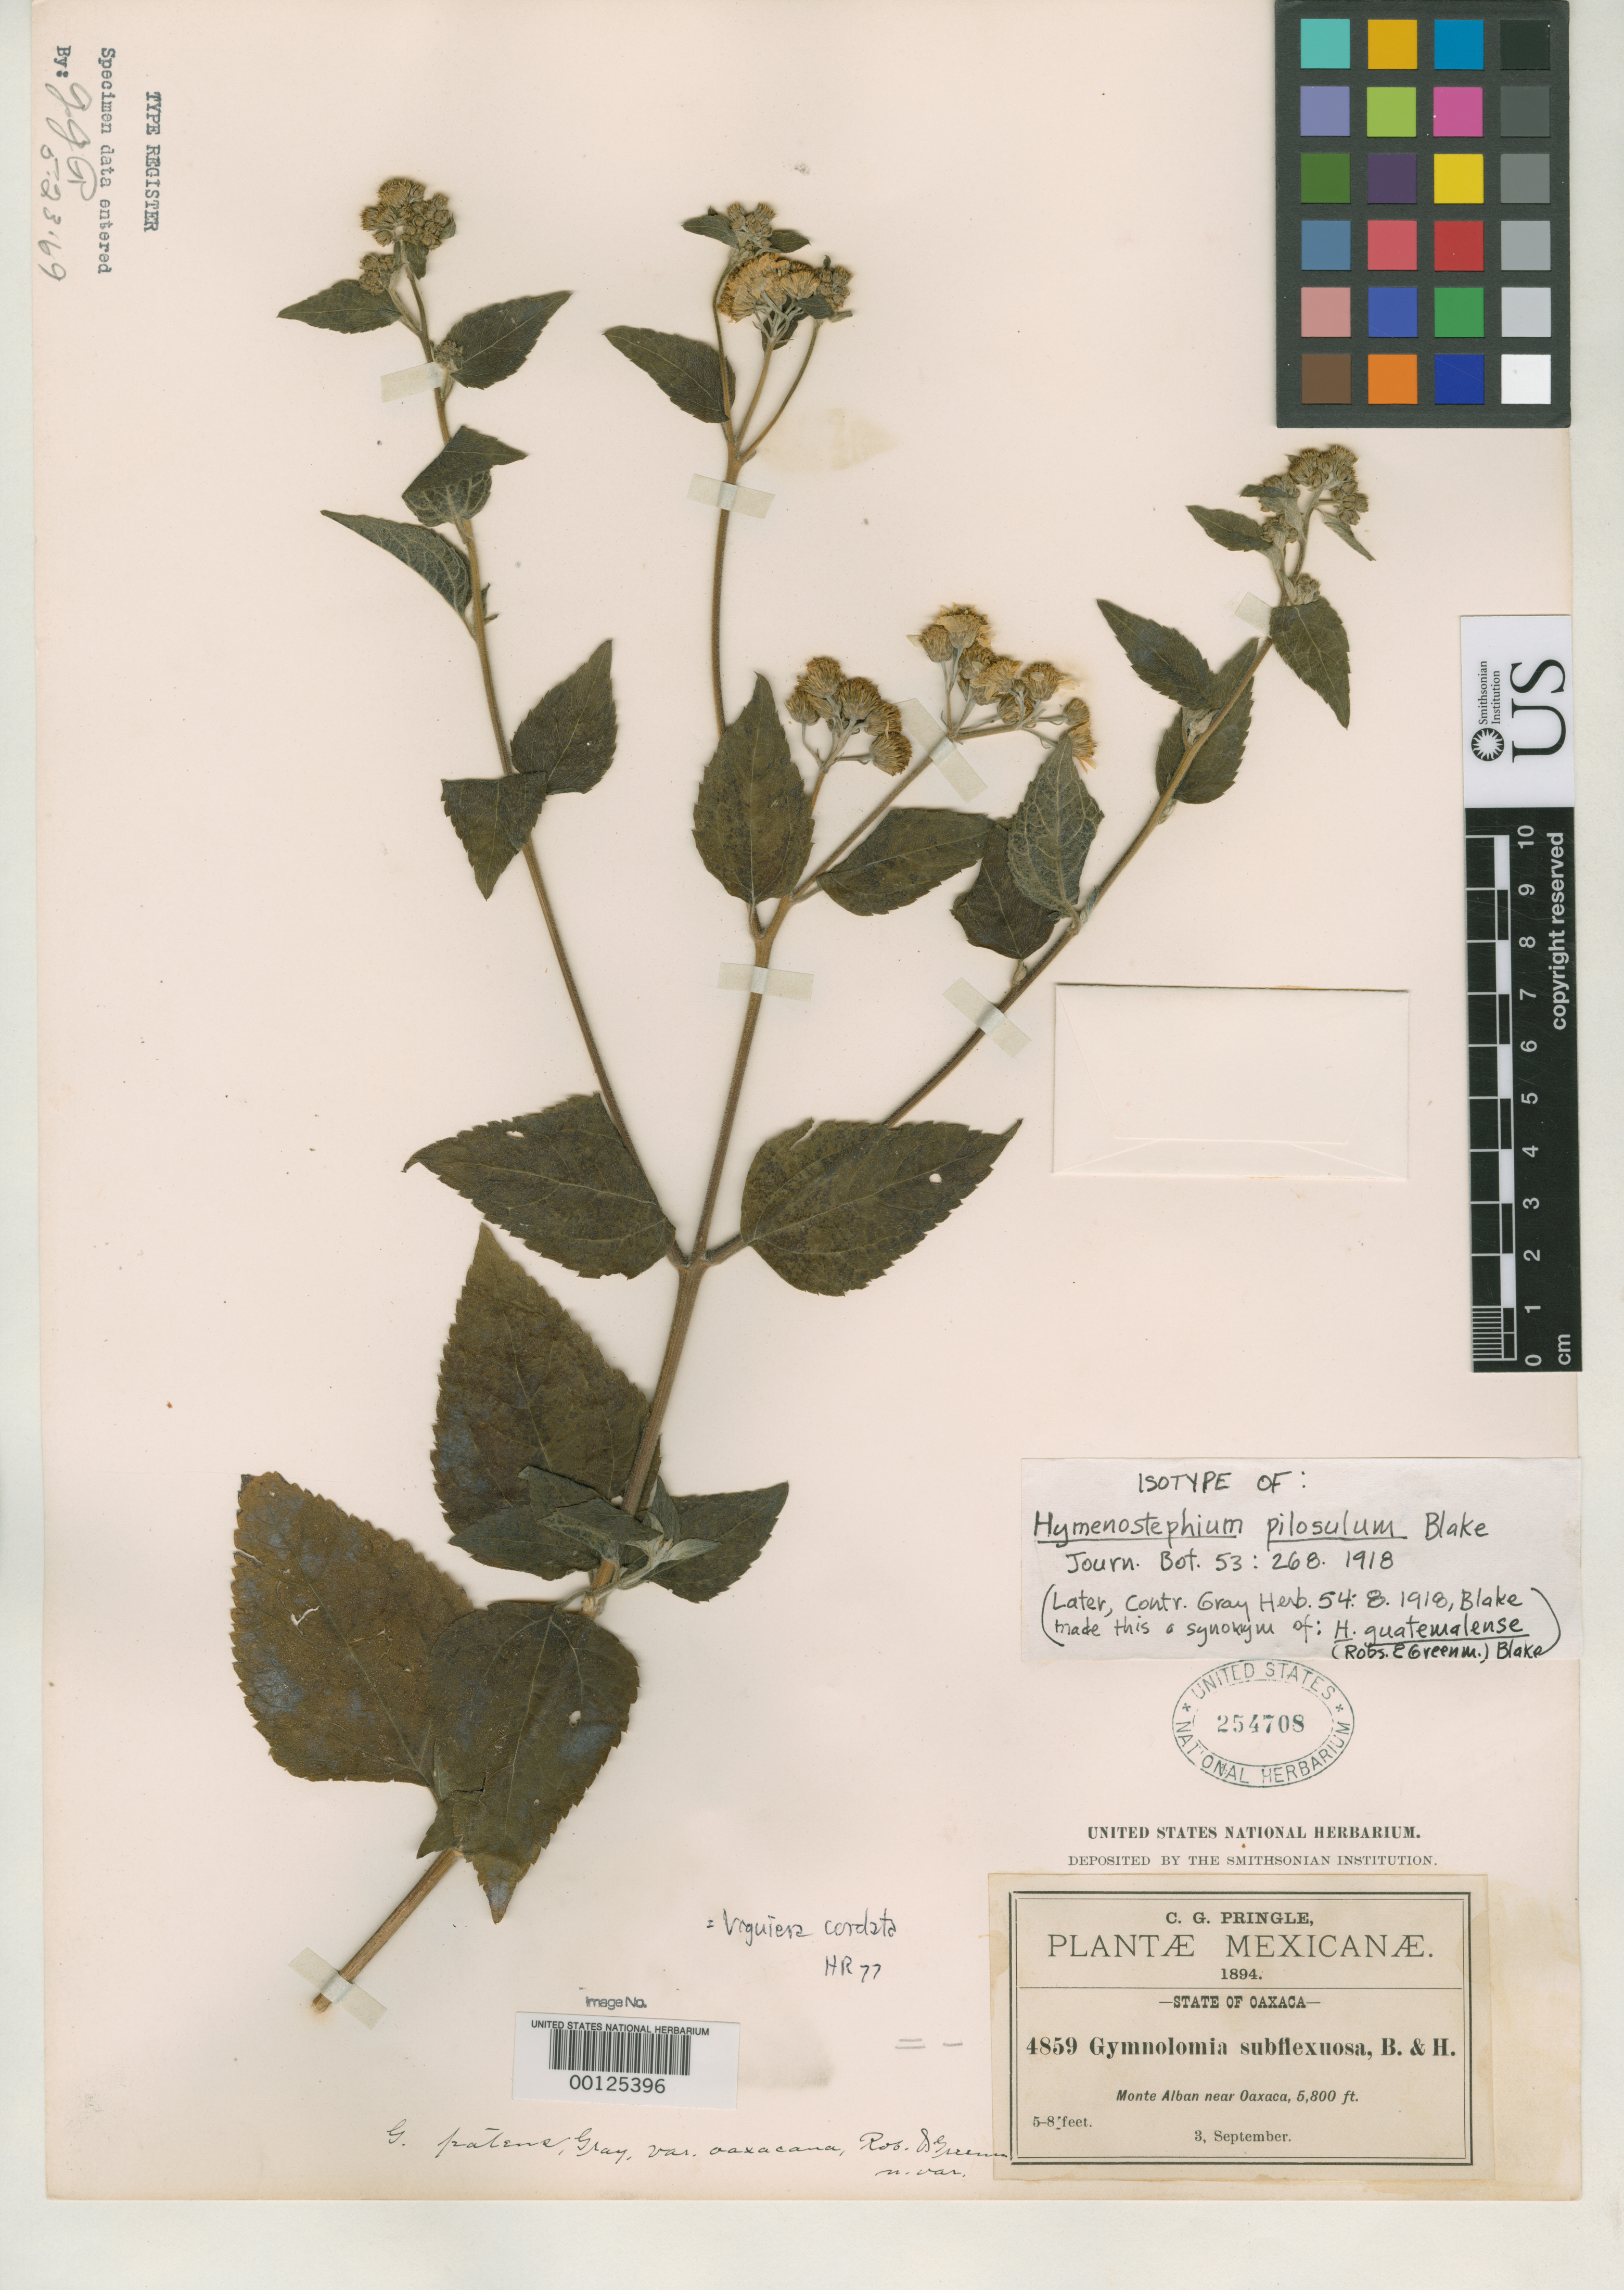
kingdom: Plantae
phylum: Tracheophyta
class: Magnoliopsida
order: Asterales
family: Asteraceae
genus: Hymenostephium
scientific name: Hymenostephium pilosulum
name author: S.F. Blake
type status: Isotype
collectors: C. G. Pringle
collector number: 4859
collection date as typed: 03 Sep 1894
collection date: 1894-09-03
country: Mexico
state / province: Oaxaca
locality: Monte Alban.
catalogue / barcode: US 254708